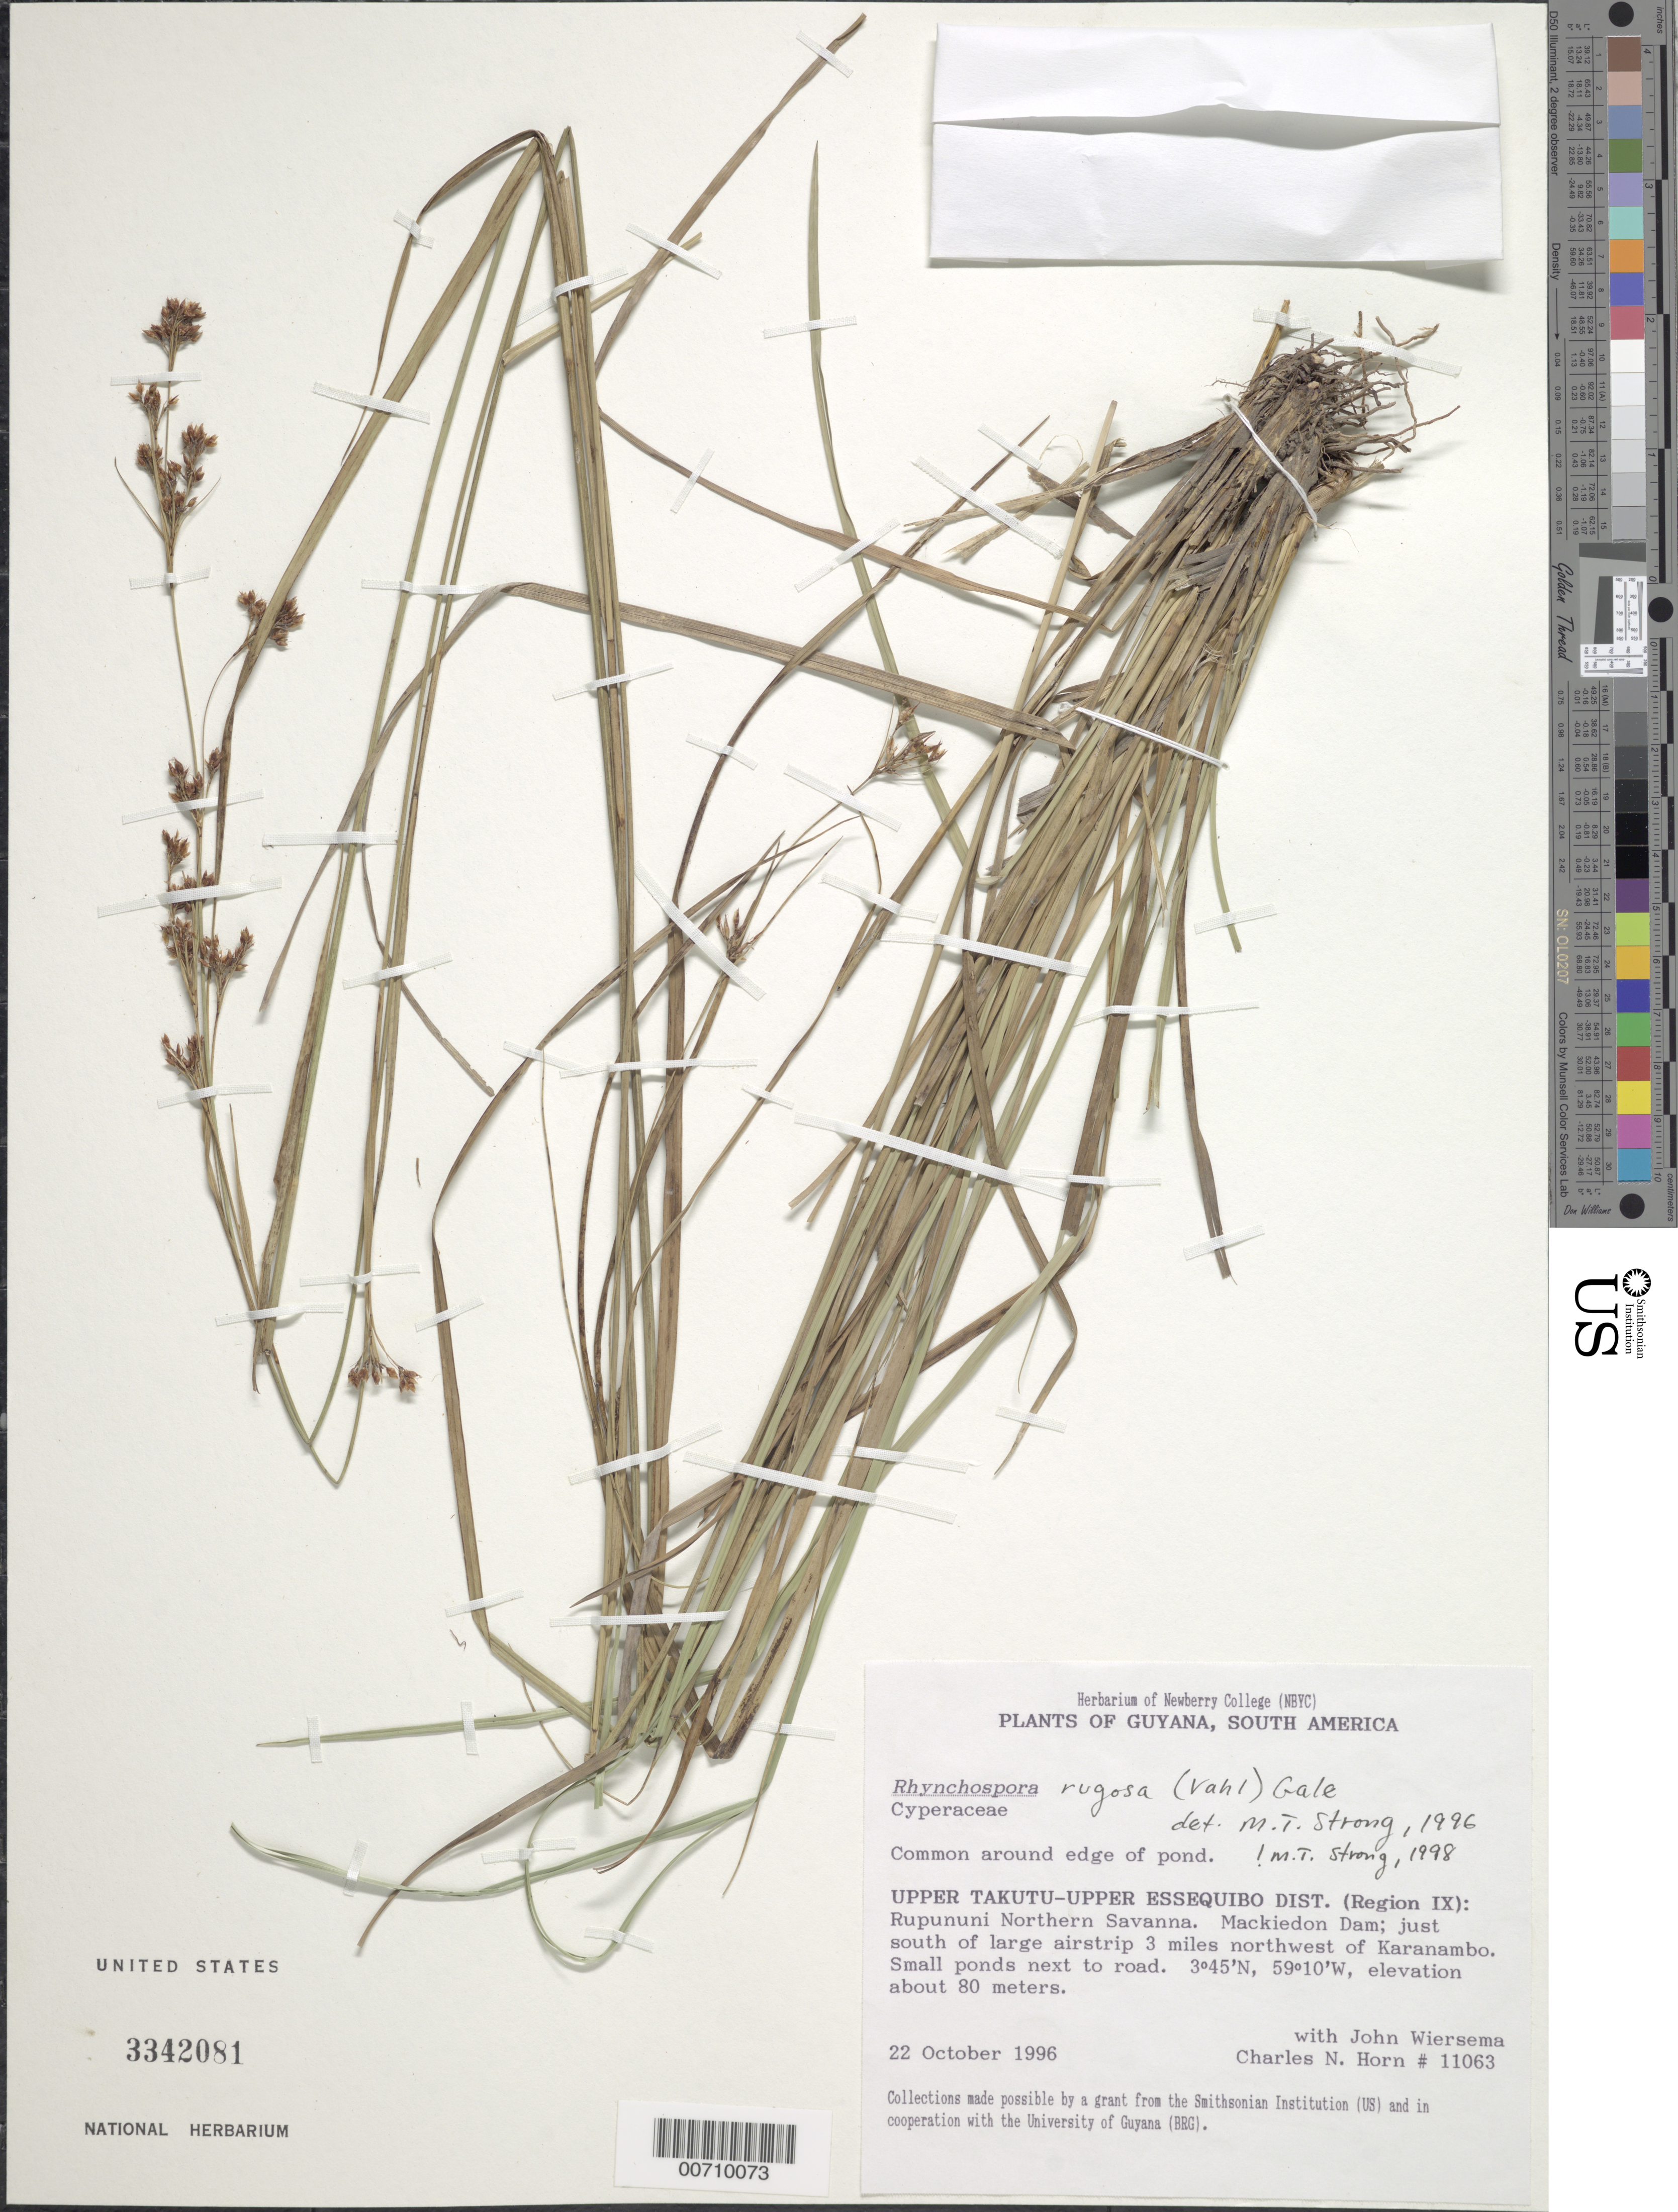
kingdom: Plantae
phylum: Tracheophyta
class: Liliopsida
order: Poales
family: Cyperaceae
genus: Rhynchospora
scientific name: Rhynchospora rugosa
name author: (Vahl) Gale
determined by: Strong, M. T., (US), Smithsonian Institution - National Museum of Natural History (UNITED STATES)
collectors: C. N. Horn & J. H. Wiersema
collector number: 11063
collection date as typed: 22-Oct-96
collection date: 1996-10-22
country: Guyana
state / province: U. Takutu-U. Essequibo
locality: Rupununi Northern Savanna, Mackiedon Dam, just South of large airstrip, 3 mi. NW of Karanambo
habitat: Small ponds next to road, pond edge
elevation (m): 80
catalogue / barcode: US 3342081